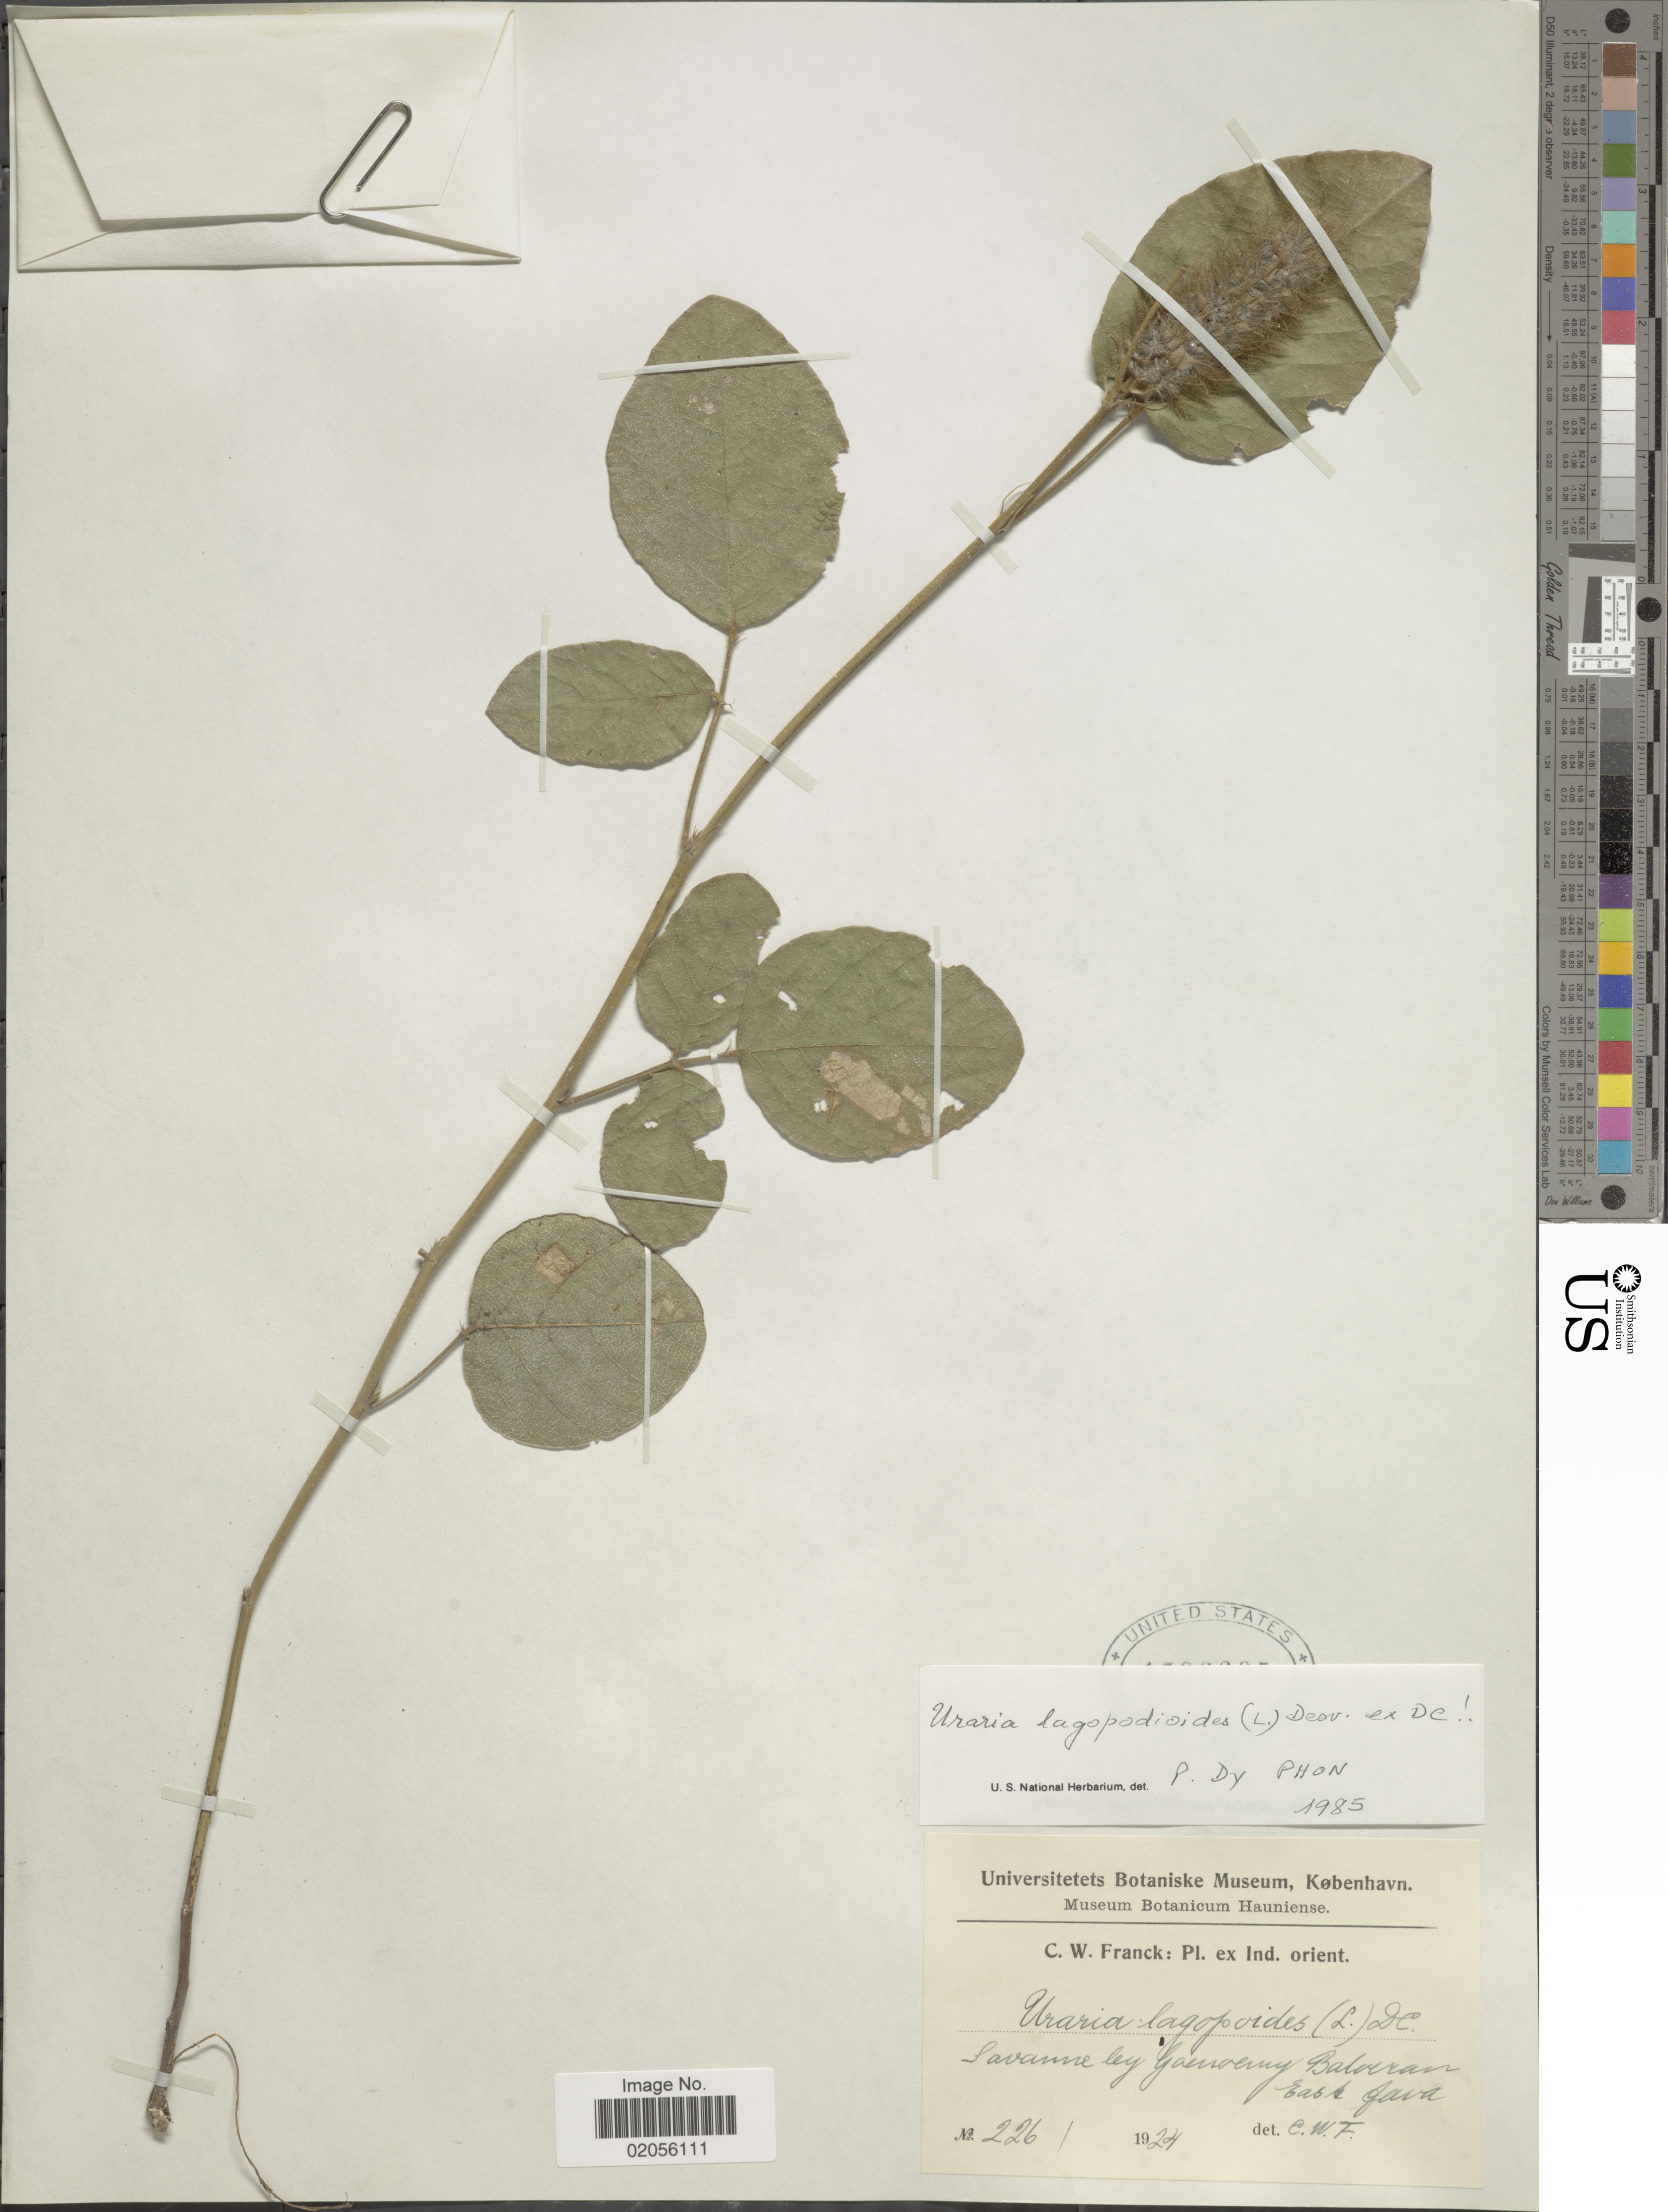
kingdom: Plantae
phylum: Tracheophyta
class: Magnoliopsida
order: Fabales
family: Fabaceae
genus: Uraria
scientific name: Uraria lagopodioides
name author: (L.) Desv. ex DC.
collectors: C. Franck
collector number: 2261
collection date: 1924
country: Indonesia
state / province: Java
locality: Gaunoerng Baloeran [interpreted] East Java. ex. Ind. orient.